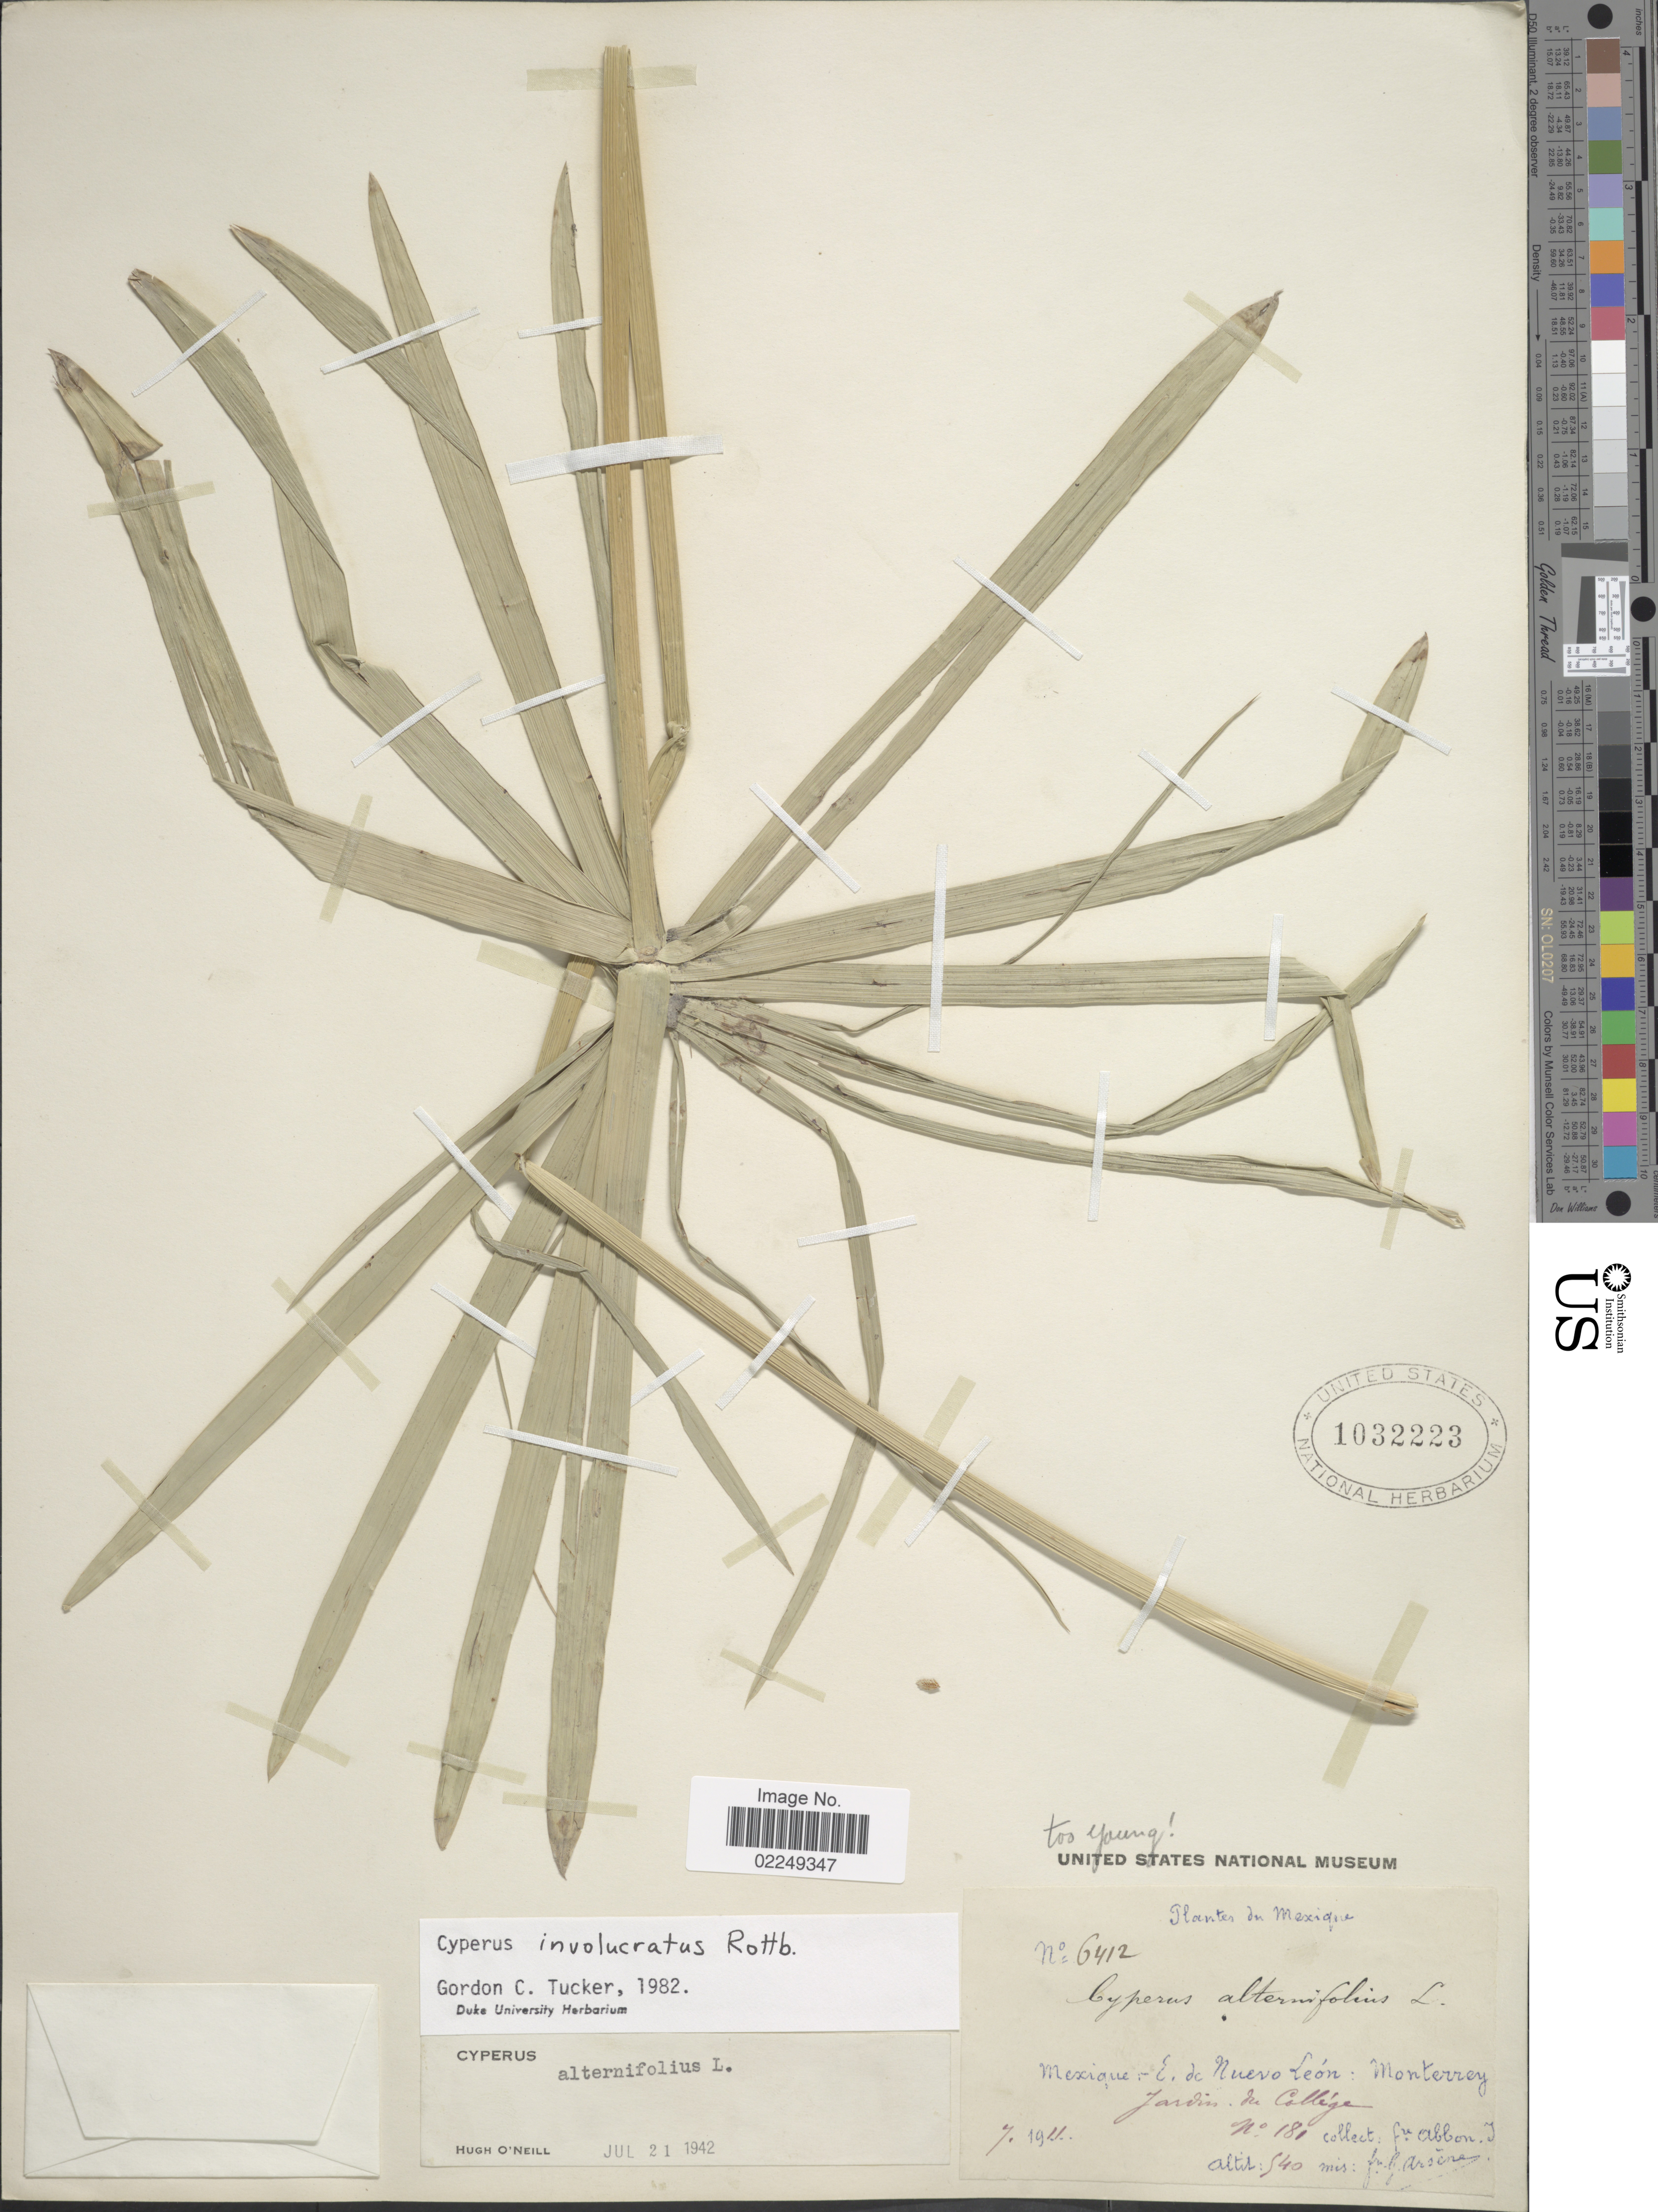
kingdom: Plantae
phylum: Tracheophyta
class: Liliopsida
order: Poales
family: Cyperaceae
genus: Cyperus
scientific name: Cyperus involucratus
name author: Rottb.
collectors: Bro. Abbon & Bro. G. Arsène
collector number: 6412/181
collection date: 1911-07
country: Mexico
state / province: Nuevo León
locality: E. de Nuevo Leon, Monterrey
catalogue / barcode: US 1032223